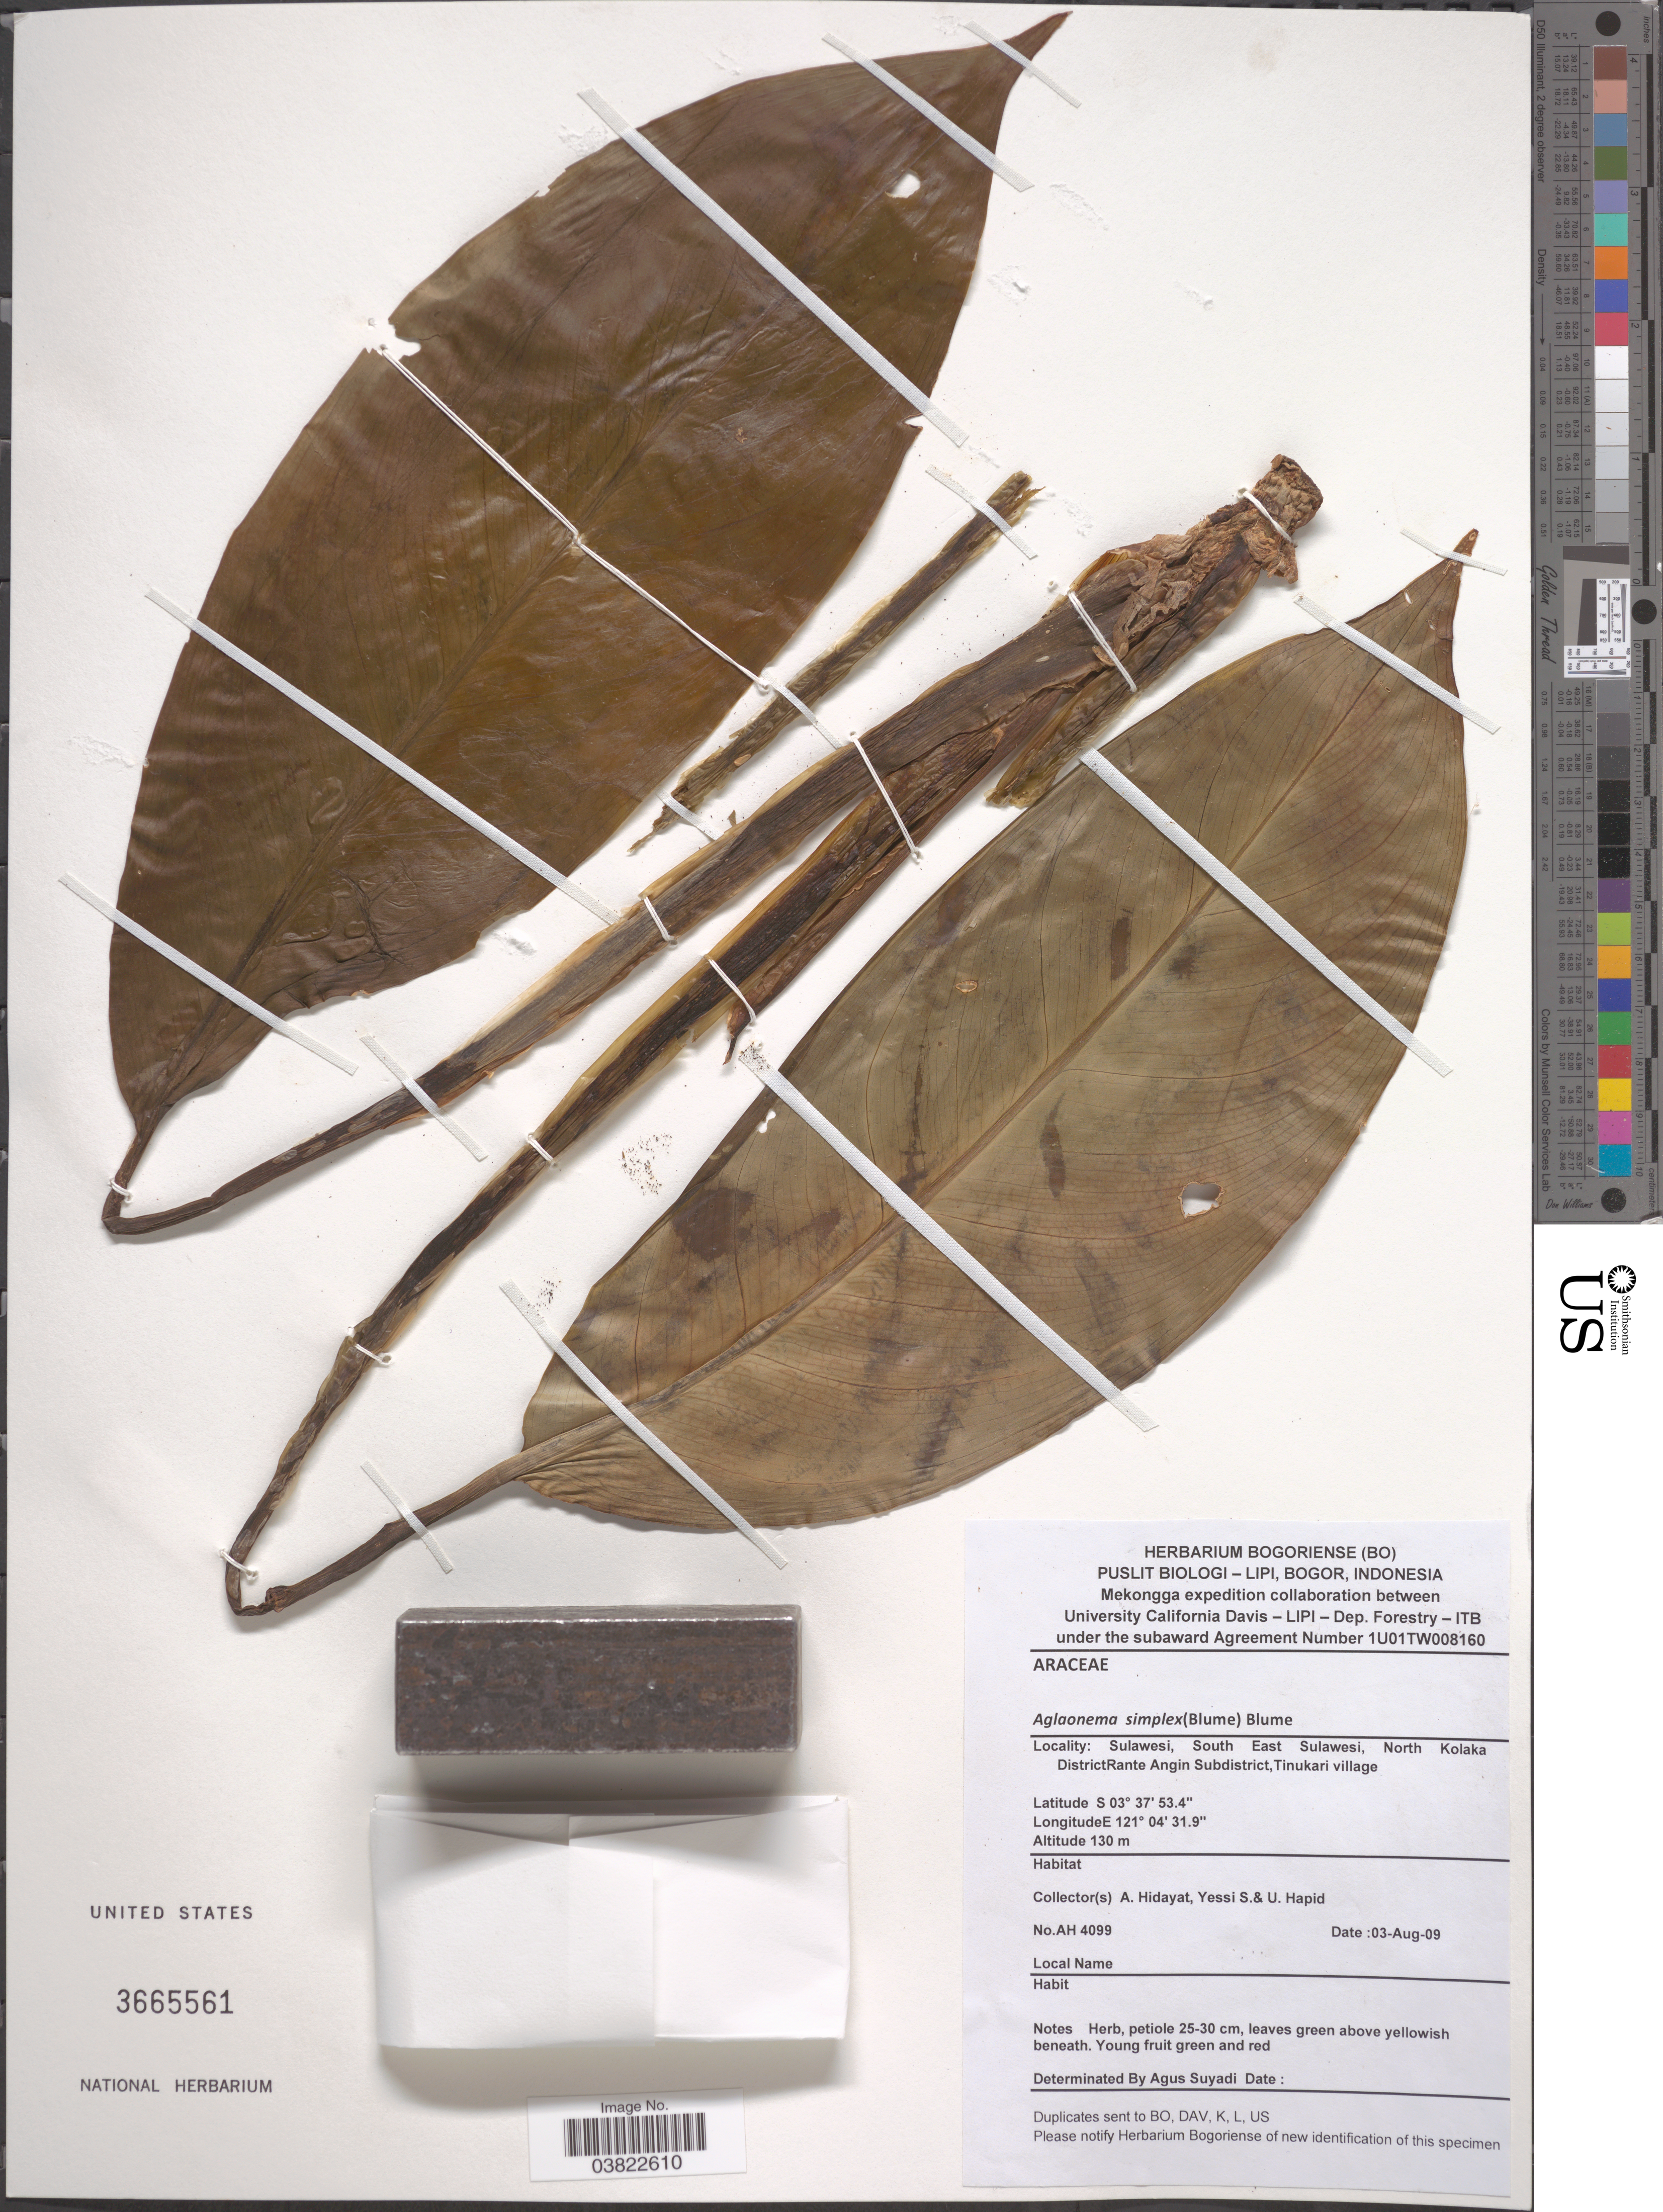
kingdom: Plantae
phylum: Tracheophyta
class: Liliopsida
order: Alismatales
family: Araceae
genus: Aglaonema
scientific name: Aglaonema simplex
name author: Blume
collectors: A. Hidayat, Y. Santika & U. Hapid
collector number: AH 4099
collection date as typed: Transcribed d/m/y: 3/8/9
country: Indonesia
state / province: Sulawesi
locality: South East Sulawesi, North Kolaka. District Rante Angin Subdistrict, Tinukari village.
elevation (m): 130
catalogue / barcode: US 3665561